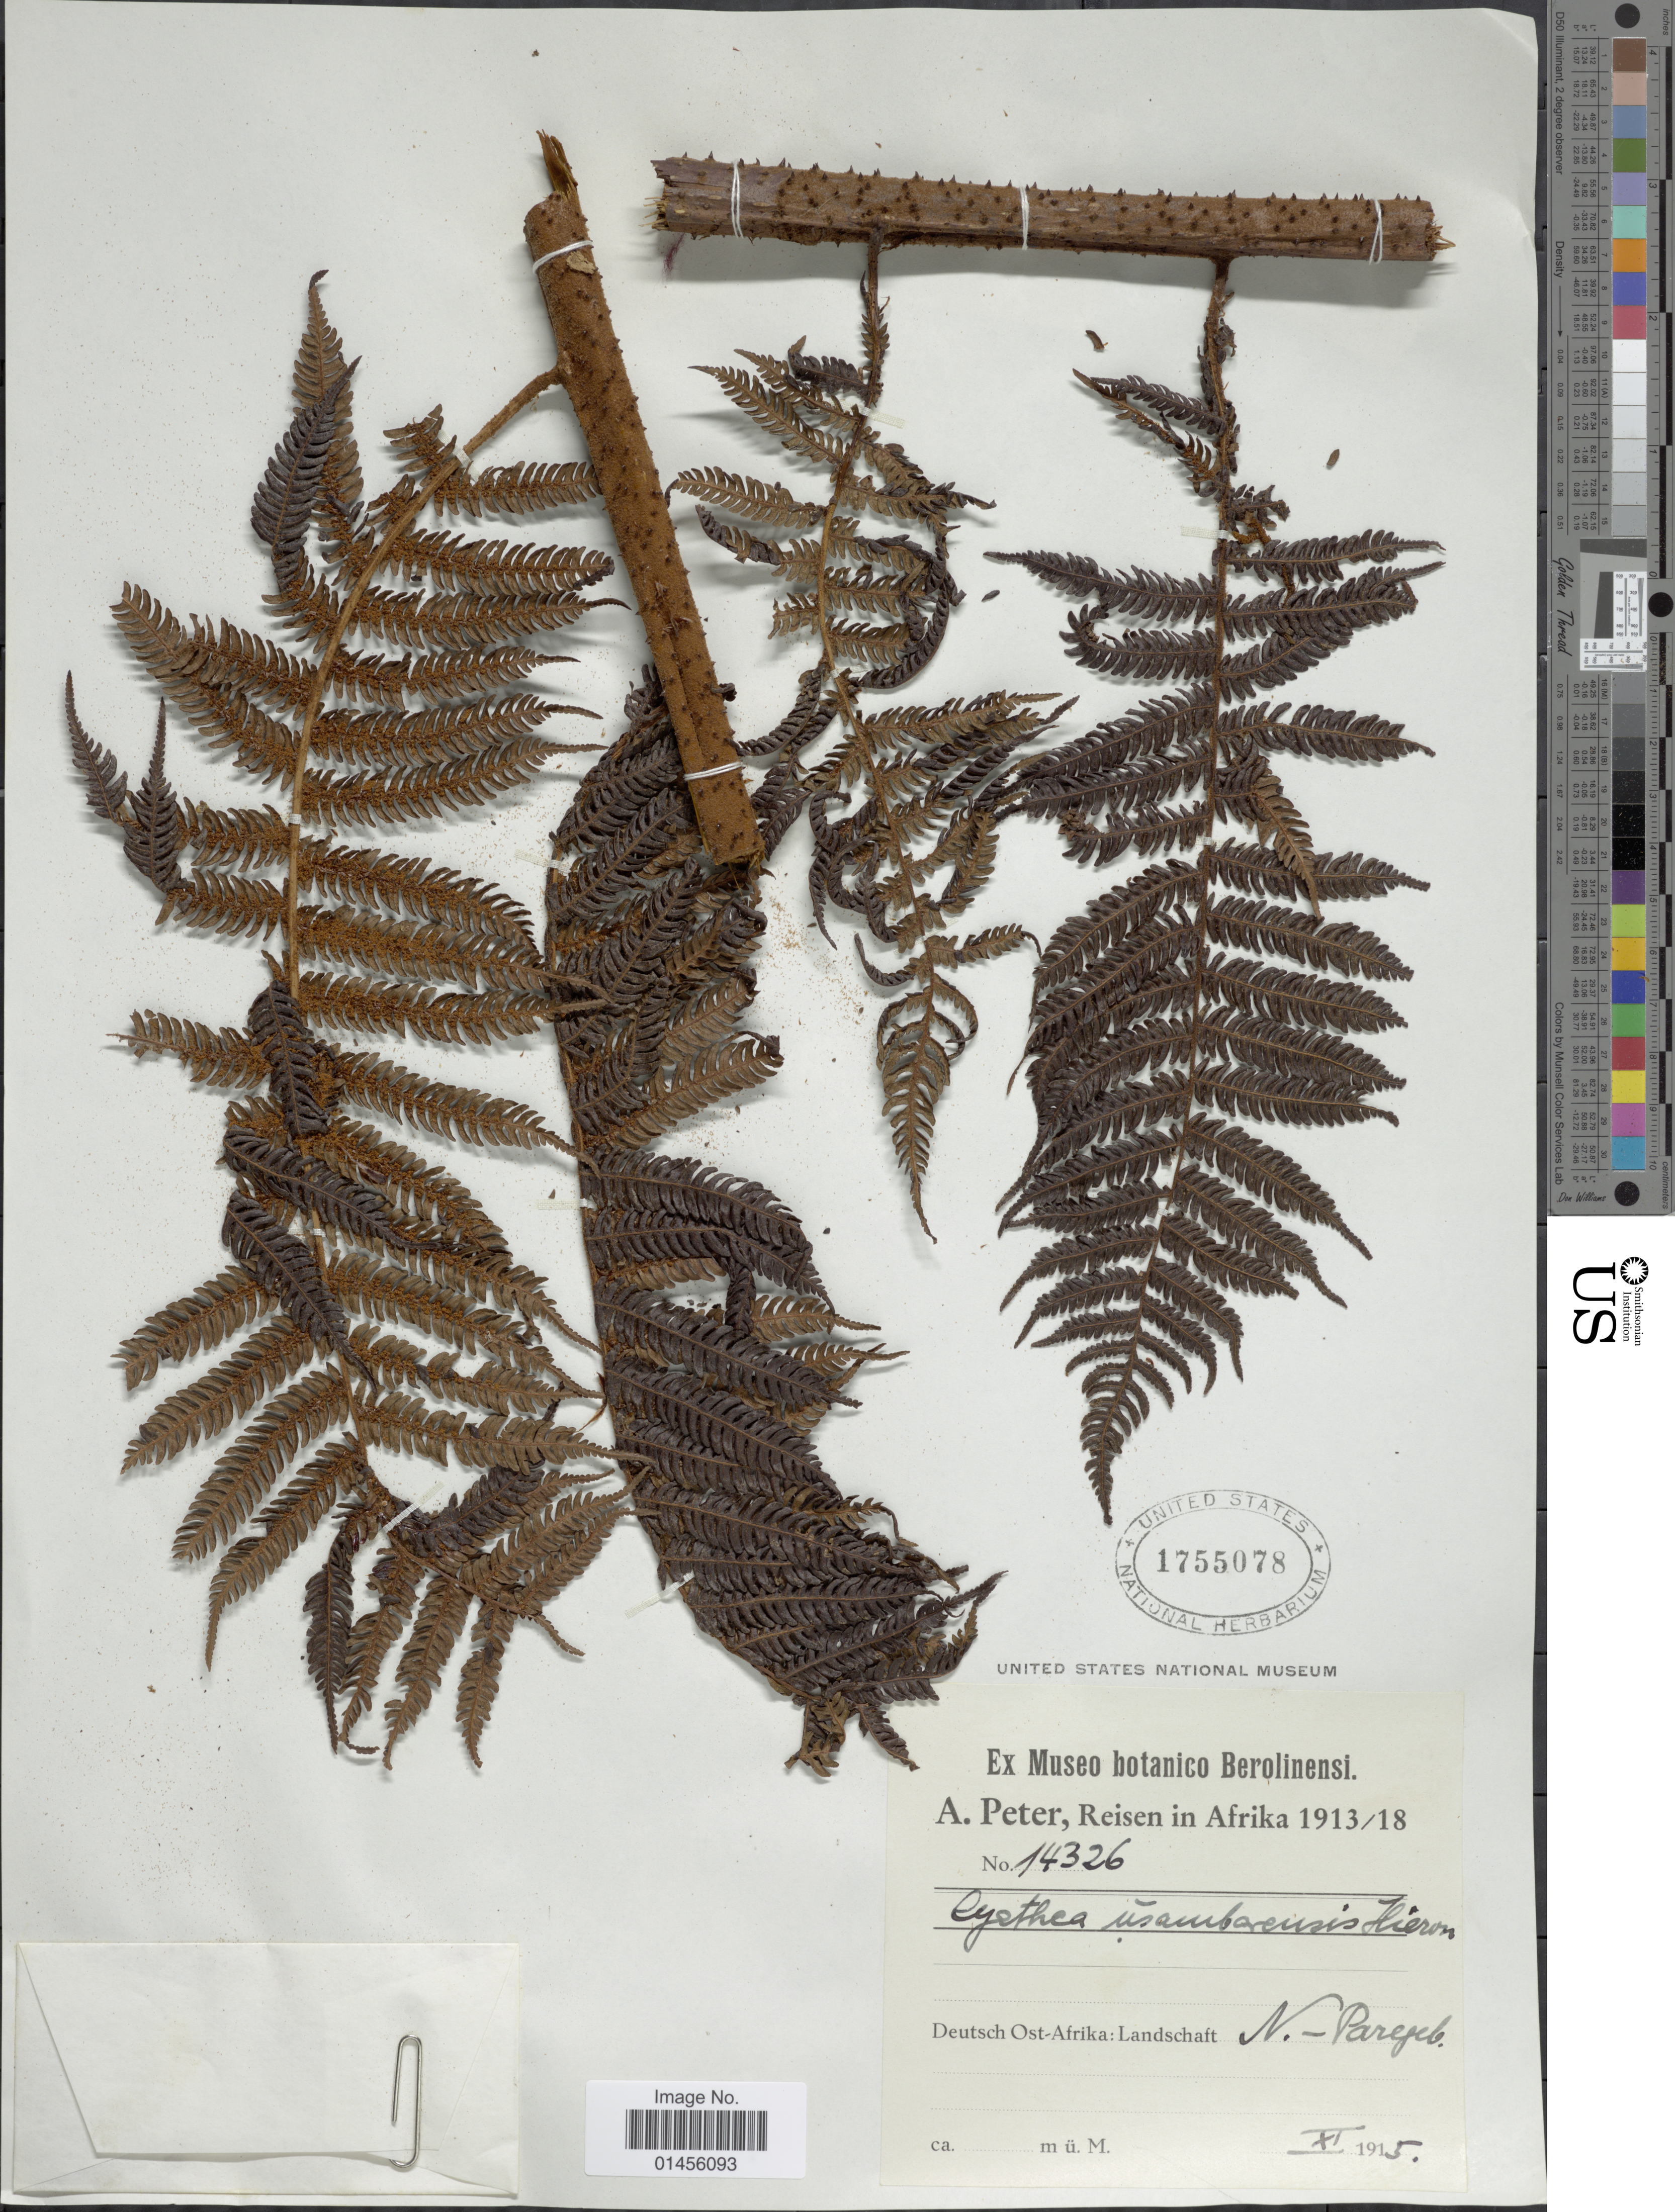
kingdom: Plantae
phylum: Tracheophyta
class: Polypodiopsida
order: Cyatheales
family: Cyatheaceae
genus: Alsophila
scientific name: Alsophila manniana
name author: (Hook.) R.M. Tryon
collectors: A. Peter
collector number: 14326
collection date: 1915-11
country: Tanzania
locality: Deutsch Ost-Afrika: Landschaft N.-Parejeb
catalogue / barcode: US 1755078